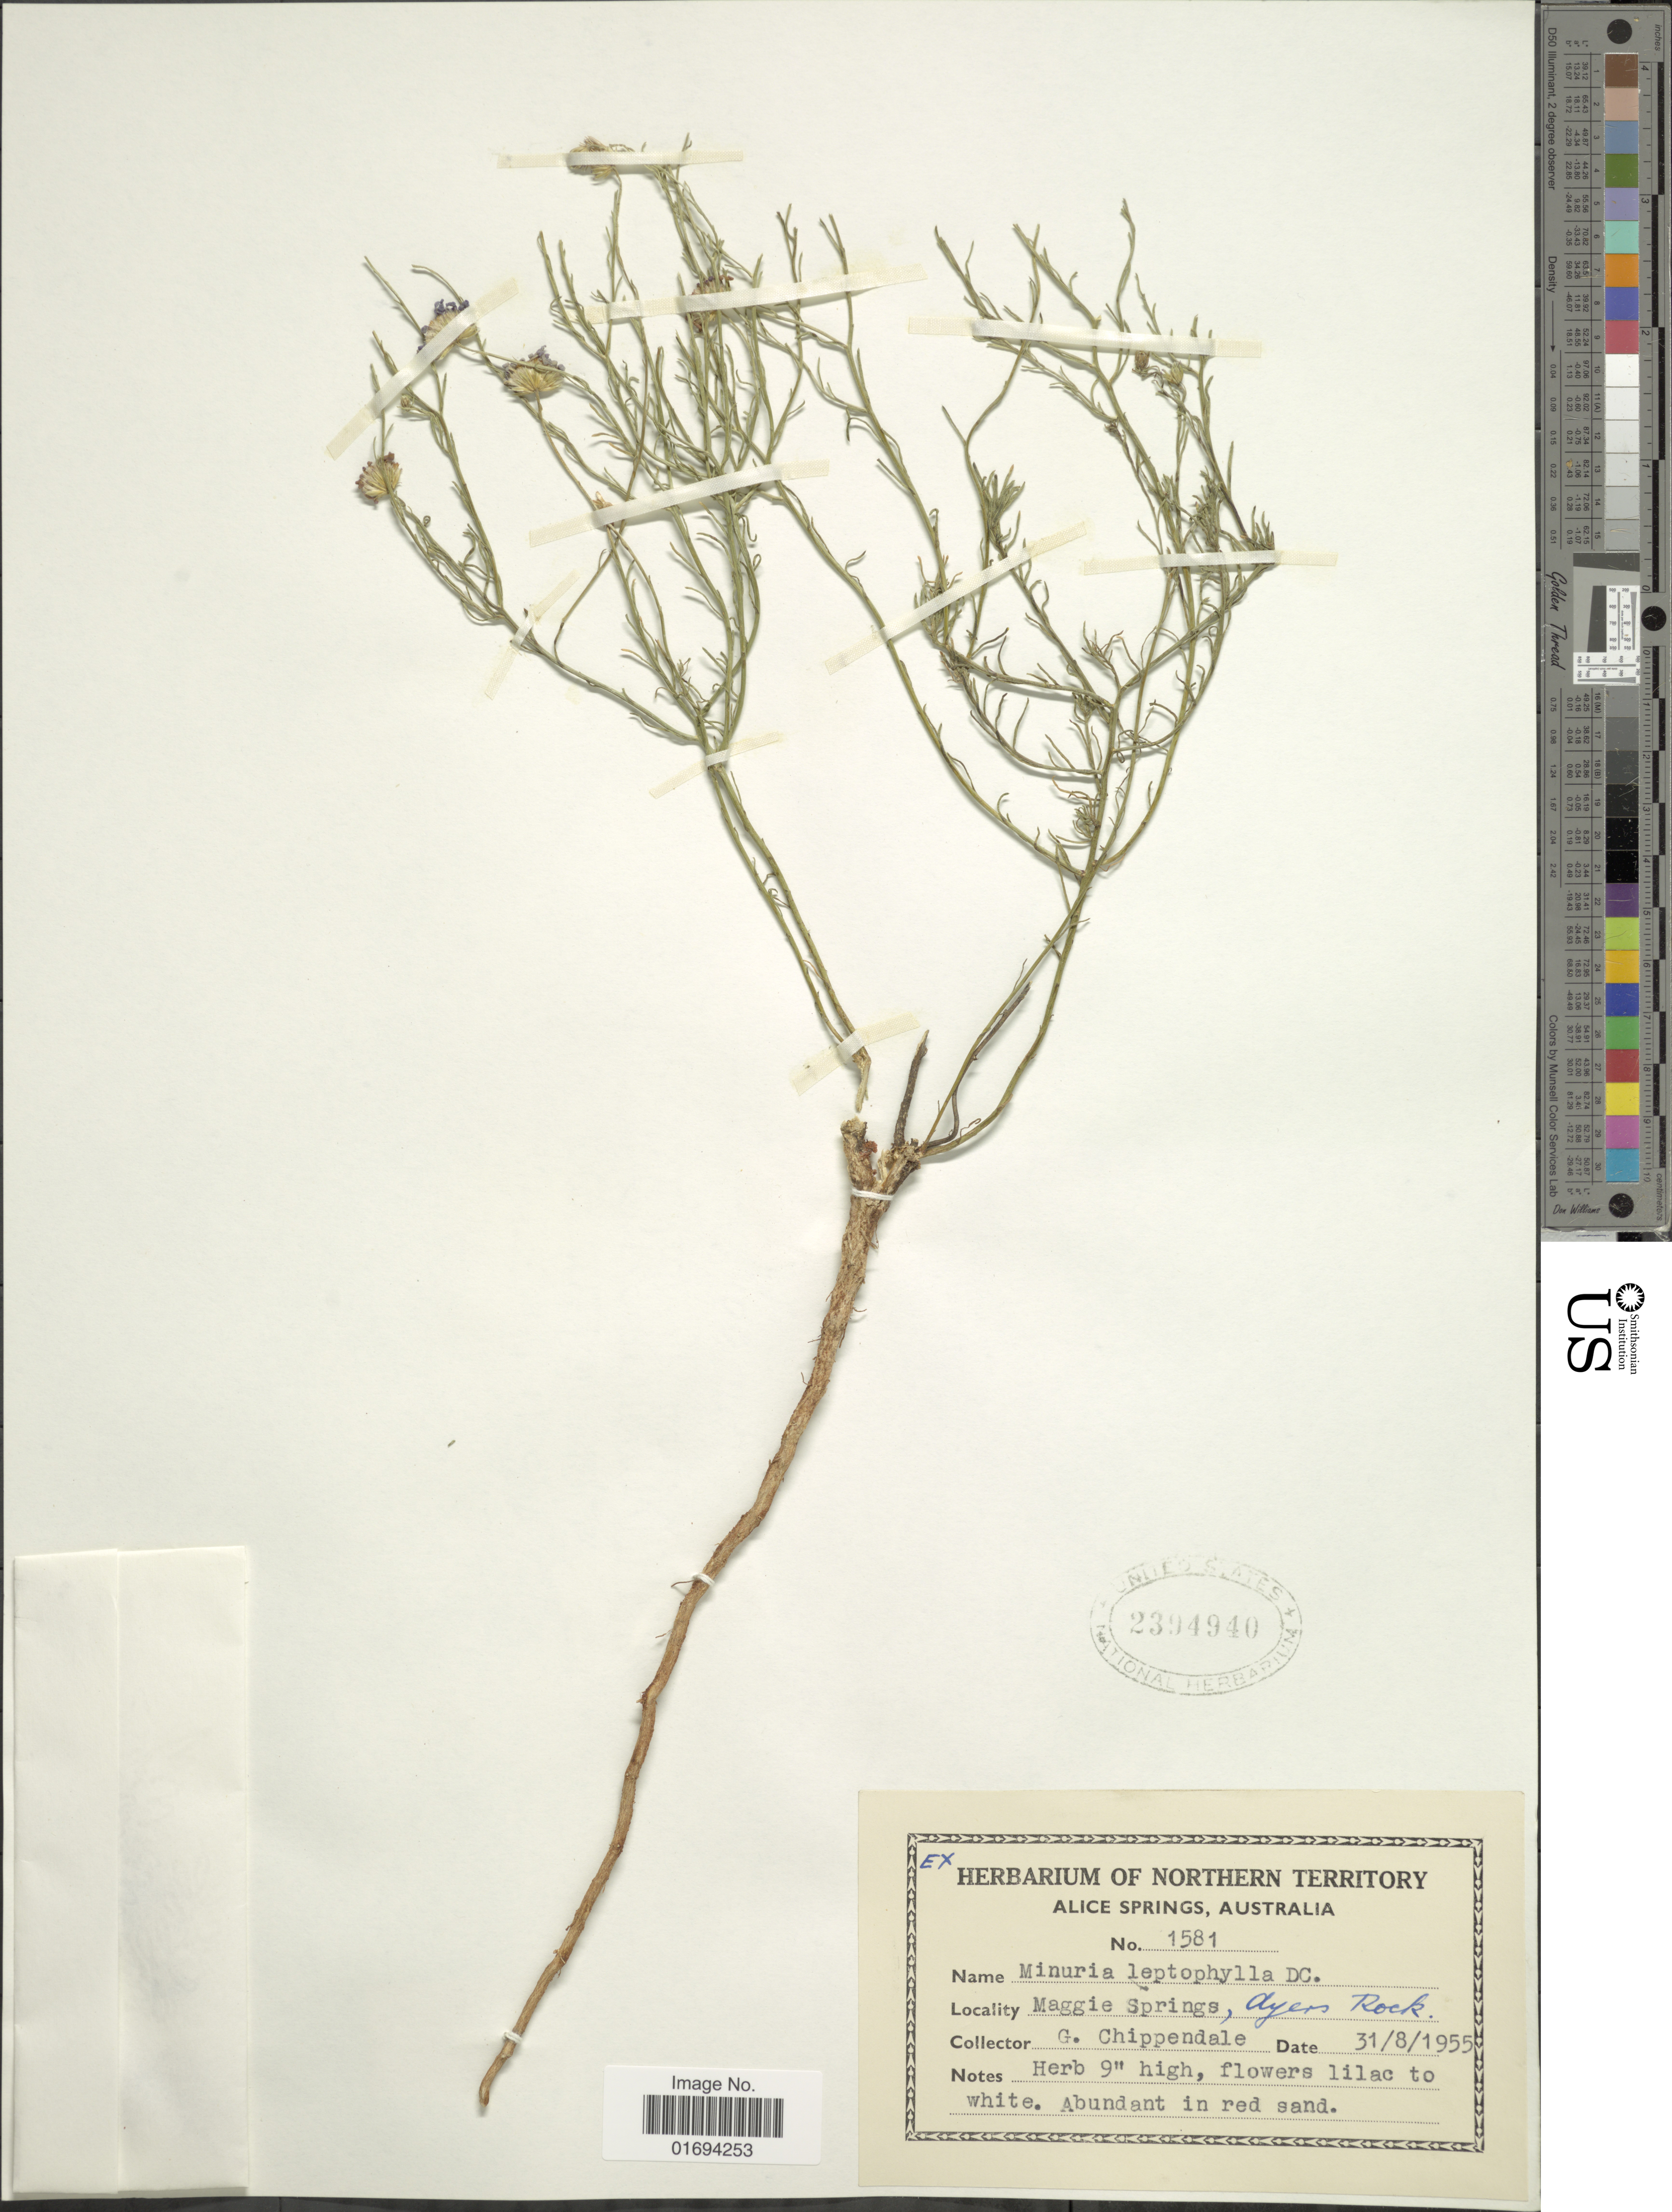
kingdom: Plantae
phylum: Tracheophyta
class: Magnoliopsida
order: Asterales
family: Asteraceae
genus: Minuria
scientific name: Minuria leptophylla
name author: DC.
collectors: G. Chippendale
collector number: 15814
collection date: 1955-08-31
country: Australia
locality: Maggie Springs, Ayers Rock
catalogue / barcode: US 2394940